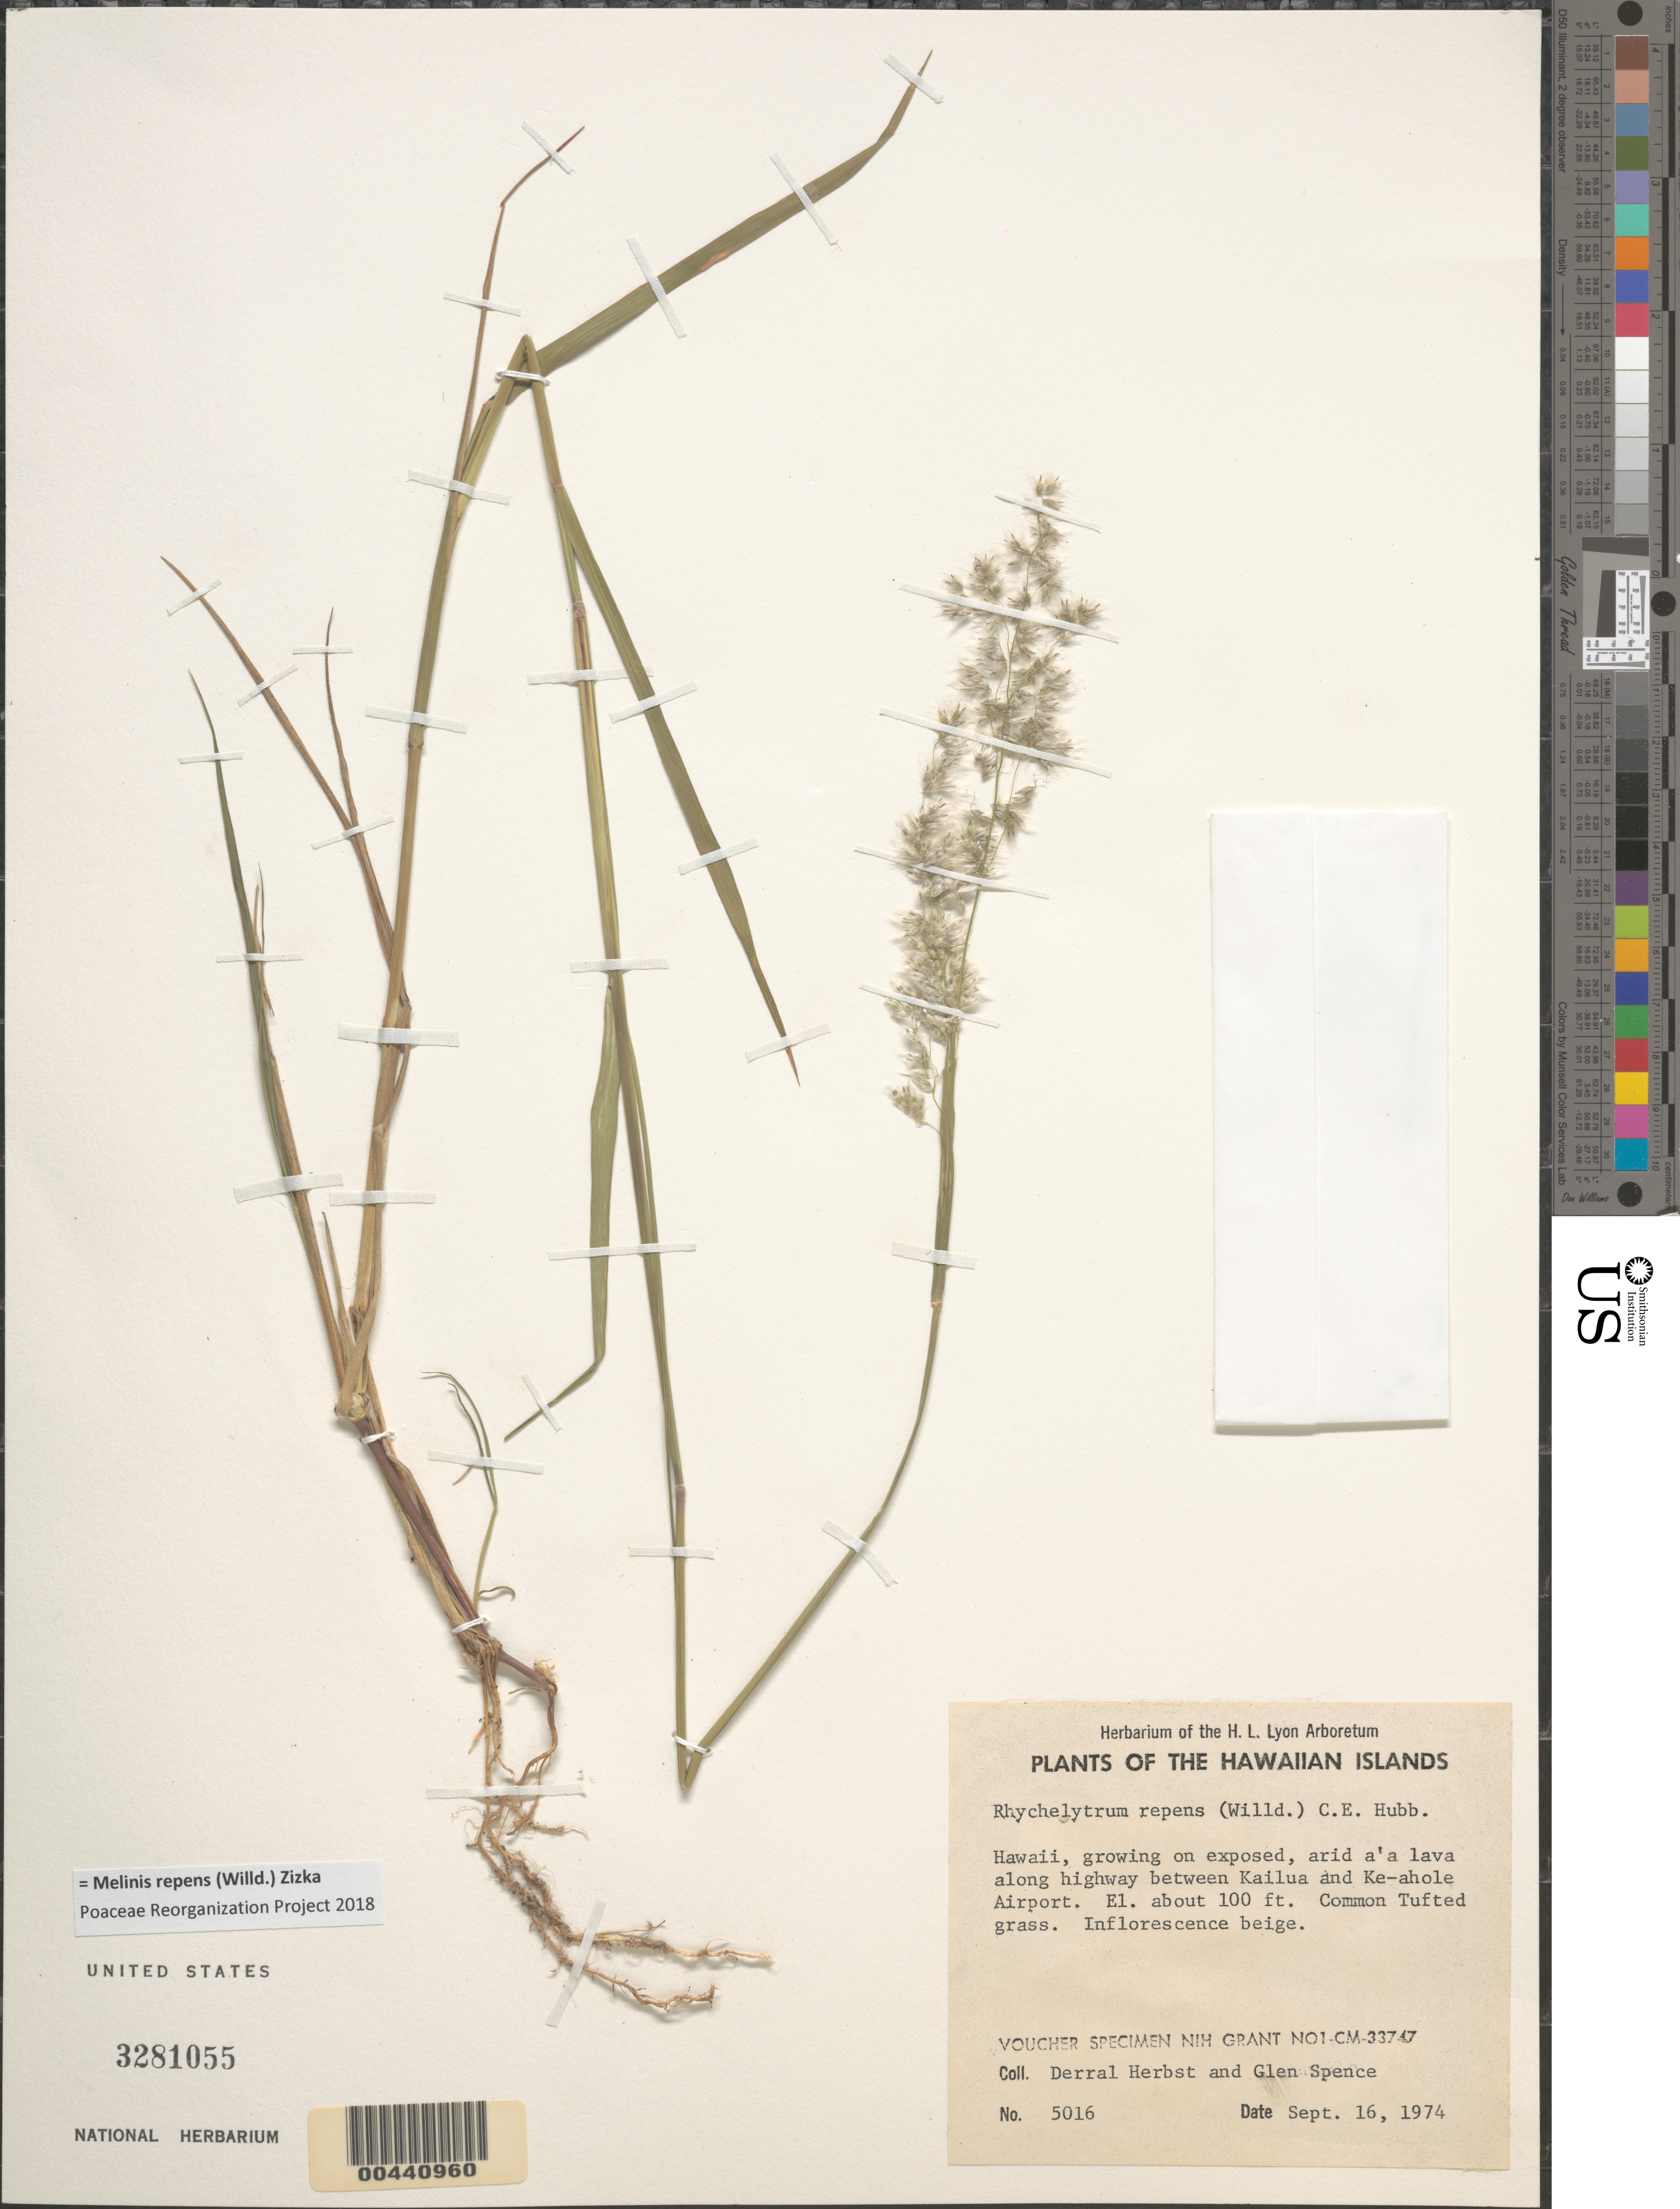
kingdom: Plantae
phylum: Tracheophyta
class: Liliopsida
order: Poales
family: Poaceae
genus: Melinis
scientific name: Melinis repens subsp. repens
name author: (Willd.) Zizka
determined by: Faccenda, K.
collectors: D. R. Herbst & G. Spence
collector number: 5016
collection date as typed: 16 Sep 1974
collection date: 1974-09-16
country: United States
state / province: Hawaii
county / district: Hawaii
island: Hawaii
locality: along highway between Lailua and Ke-ahole Airport.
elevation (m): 30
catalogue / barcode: US 3281055